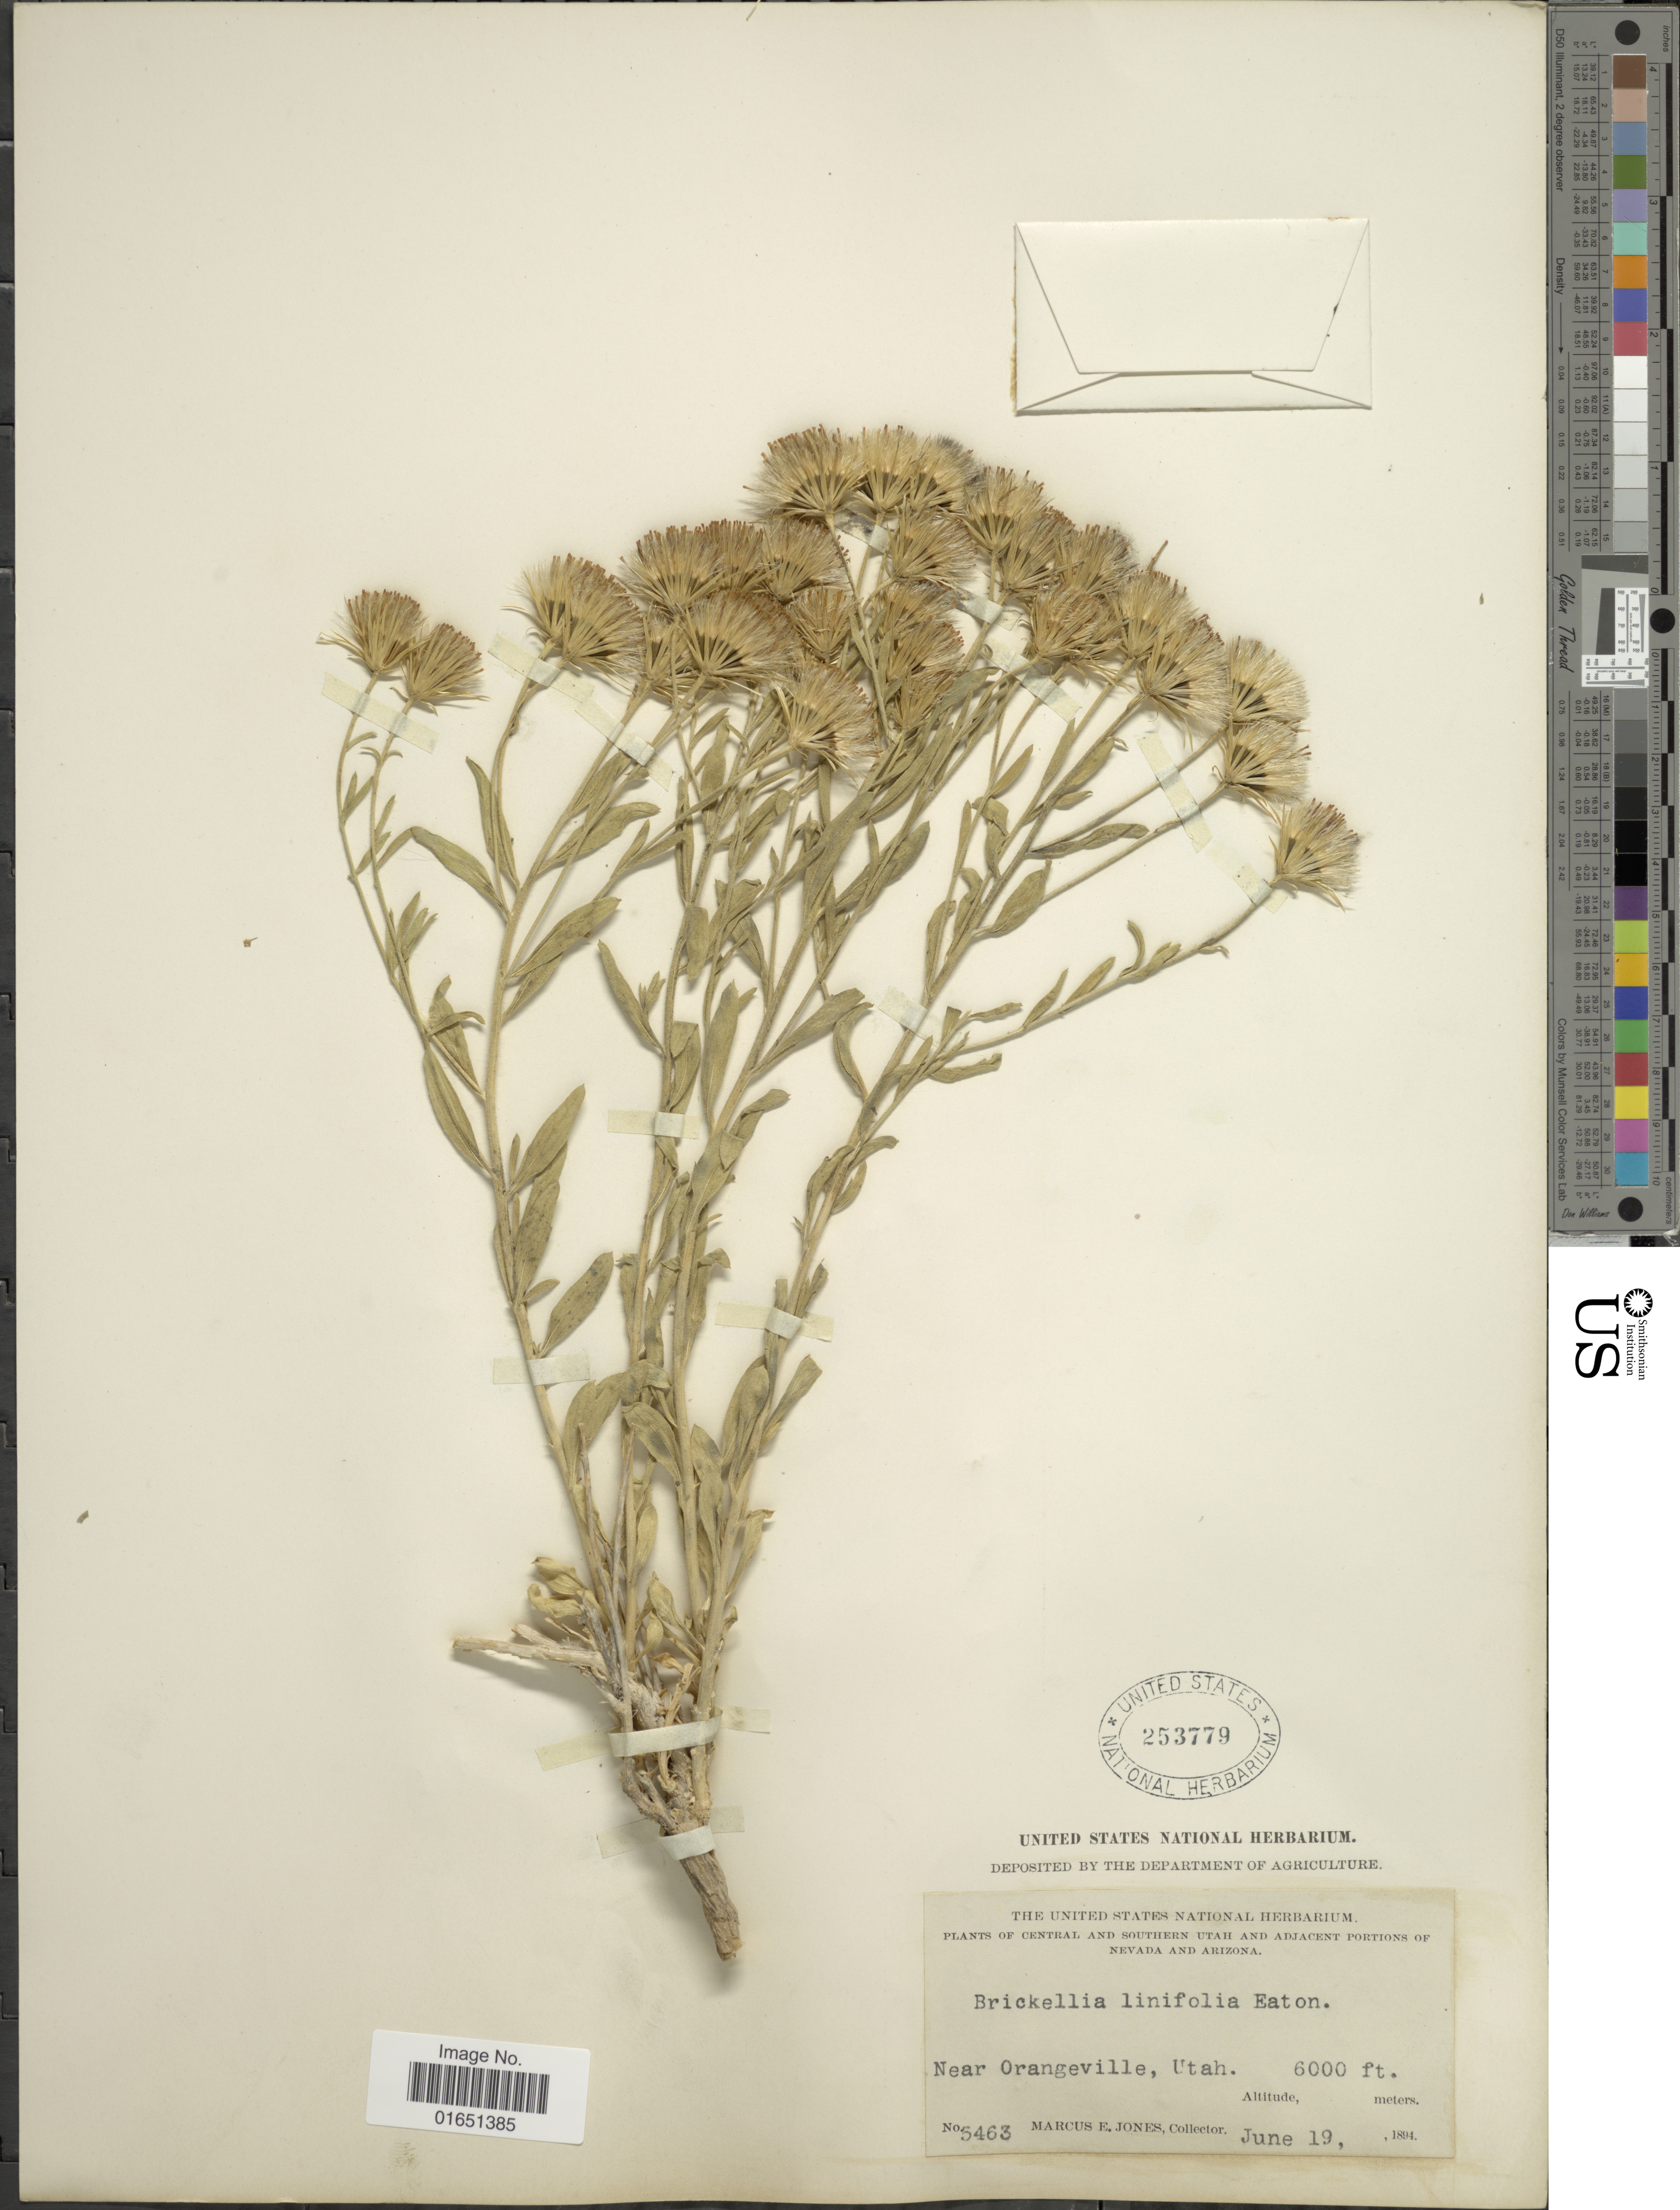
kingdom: Plantae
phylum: Tracheophyta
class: Magnoliopsida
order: Asterales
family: Asteraceae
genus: Brickellia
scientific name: Brickellia oblongifolia var. linifolia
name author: (D.C. Eaton) B.L. Rob.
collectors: M. E. Jones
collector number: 5463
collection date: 1894-06-19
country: United States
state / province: Utah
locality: Central and Southern Utah and Adjacent portions of Nevada and Arizona, Near Orangeville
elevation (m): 1829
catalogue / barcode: US 253779